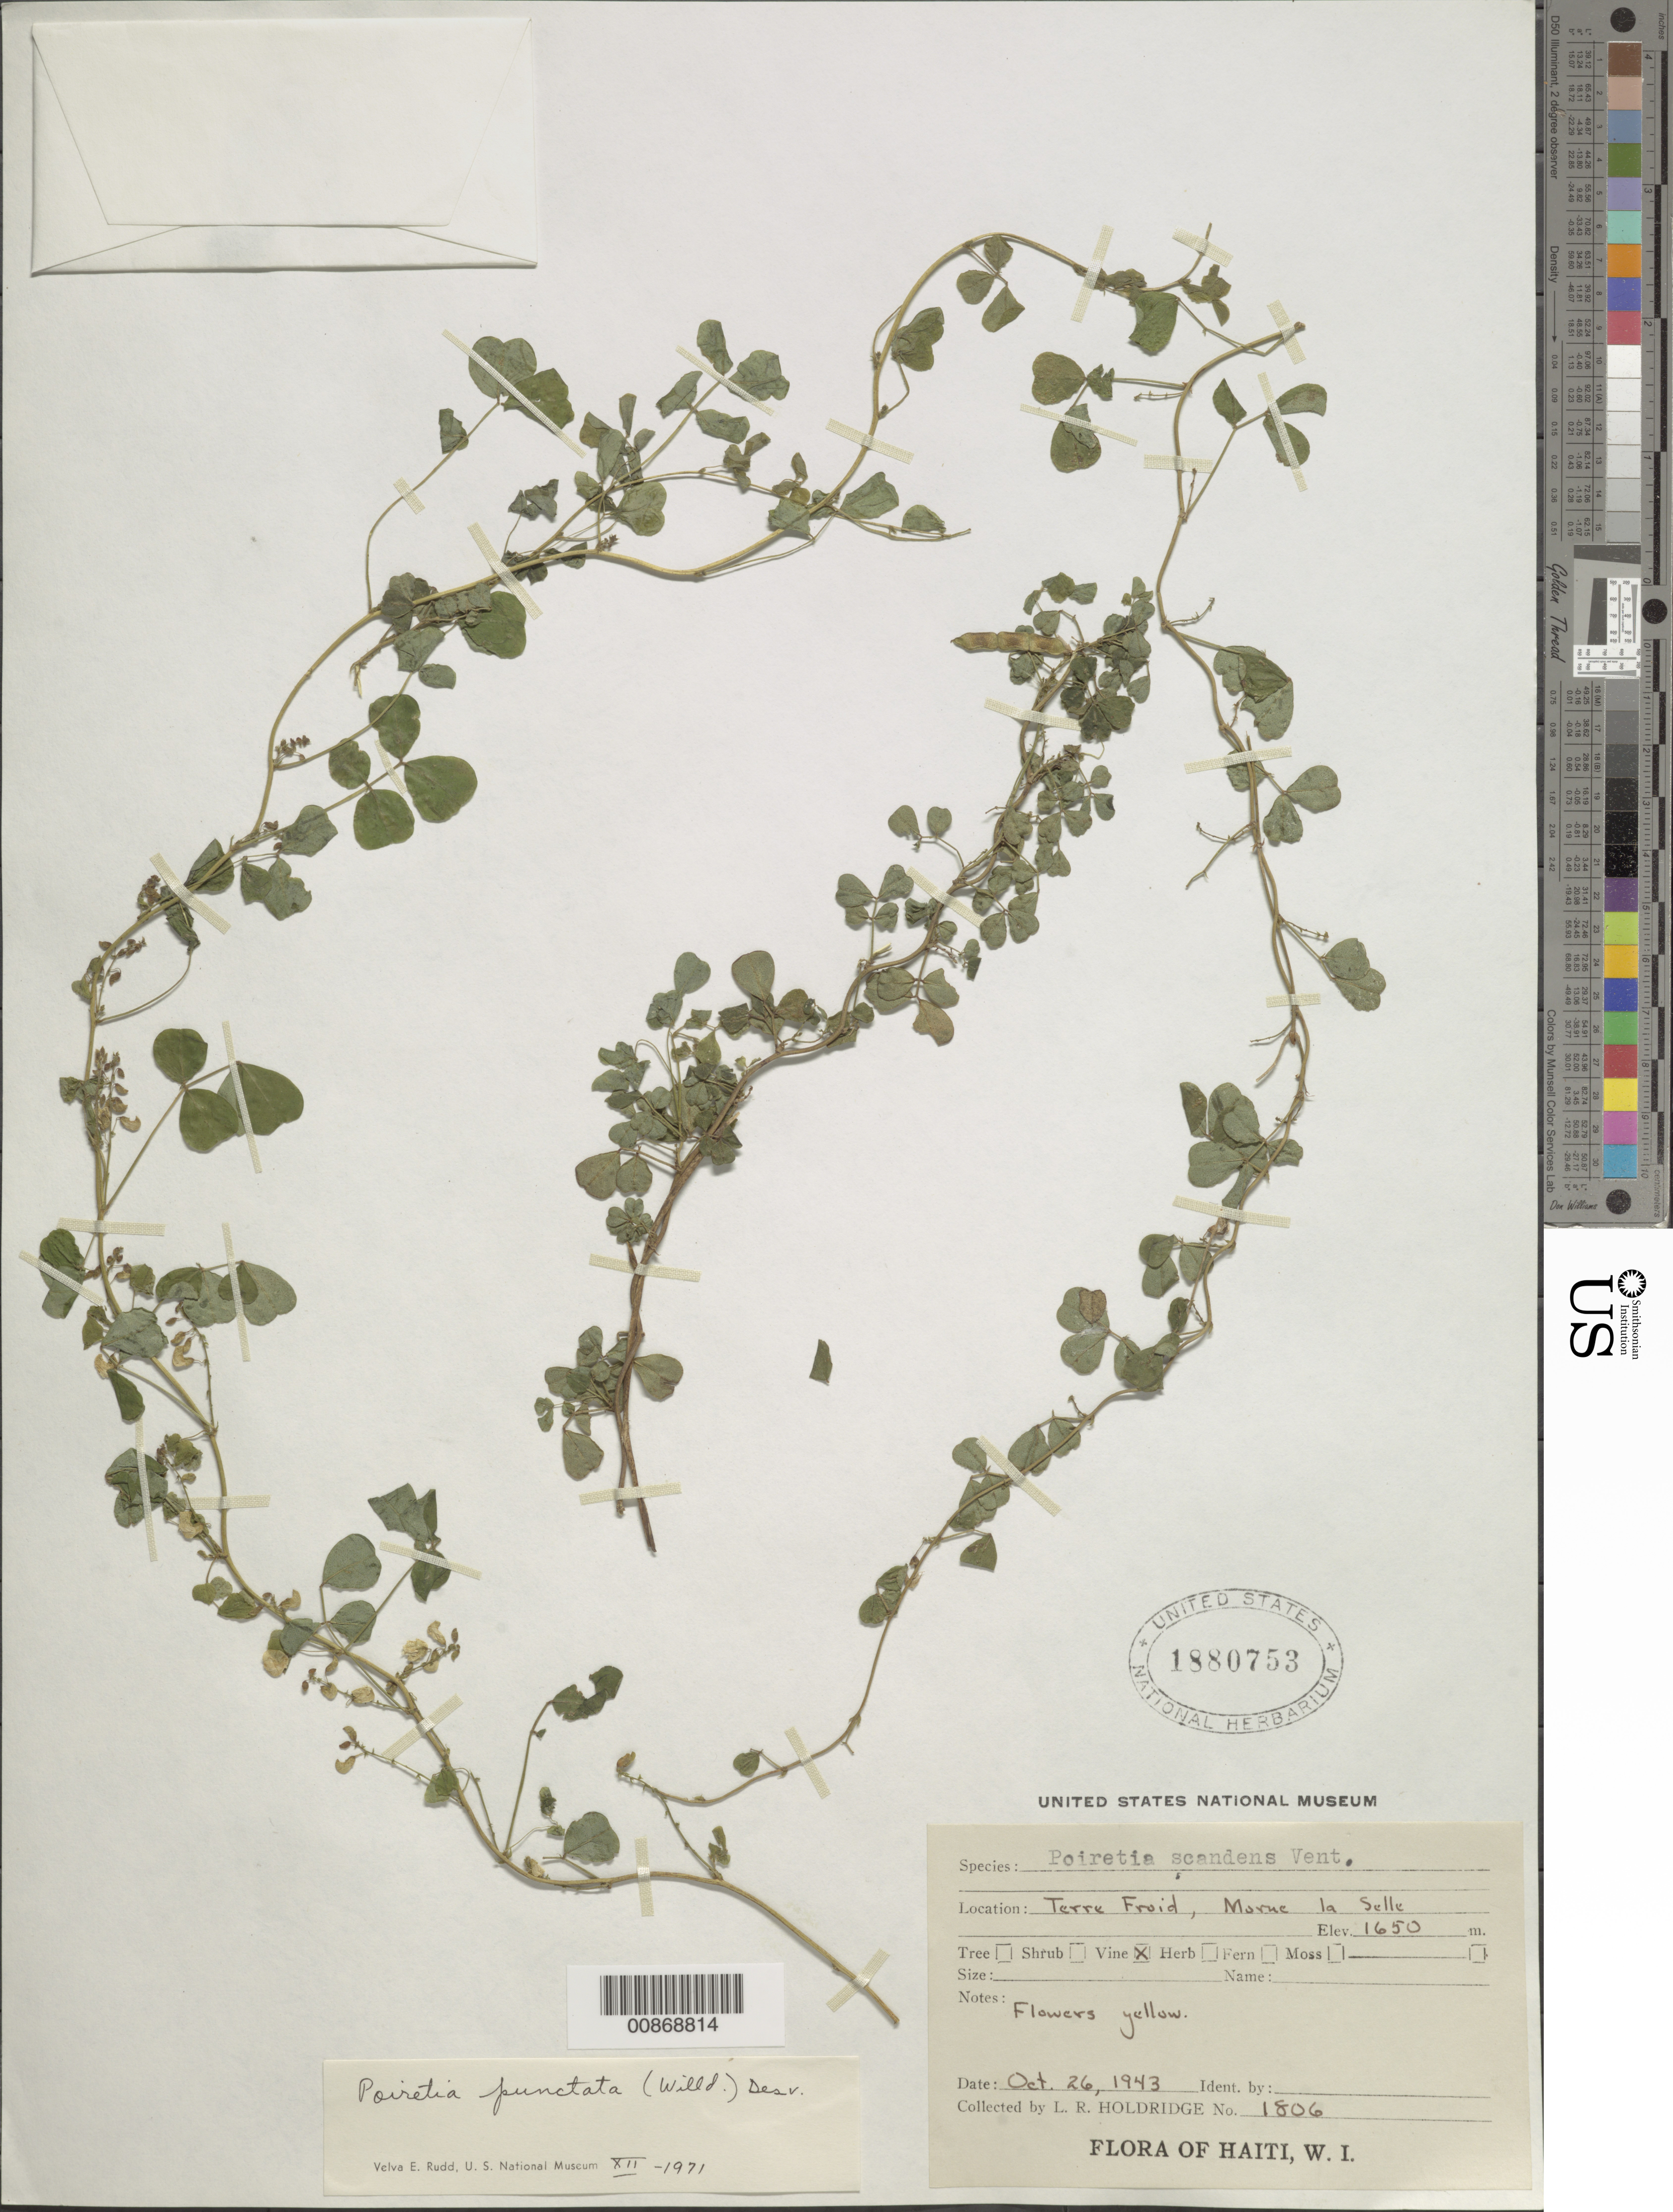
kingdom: Plantae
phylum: Tracheophyta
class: Magnoliopsida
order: Fabales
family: Fabaceae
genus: Poiretia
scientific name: Poiretia scandens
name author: Vent.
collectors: L. Holdridge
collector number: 1806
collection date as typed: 26 Oct 1943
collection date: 1943-10-26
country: Haiti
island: Hispaniola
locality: Terre Froid, Morne la Selle.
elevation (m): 1650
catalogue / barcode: US 1880753